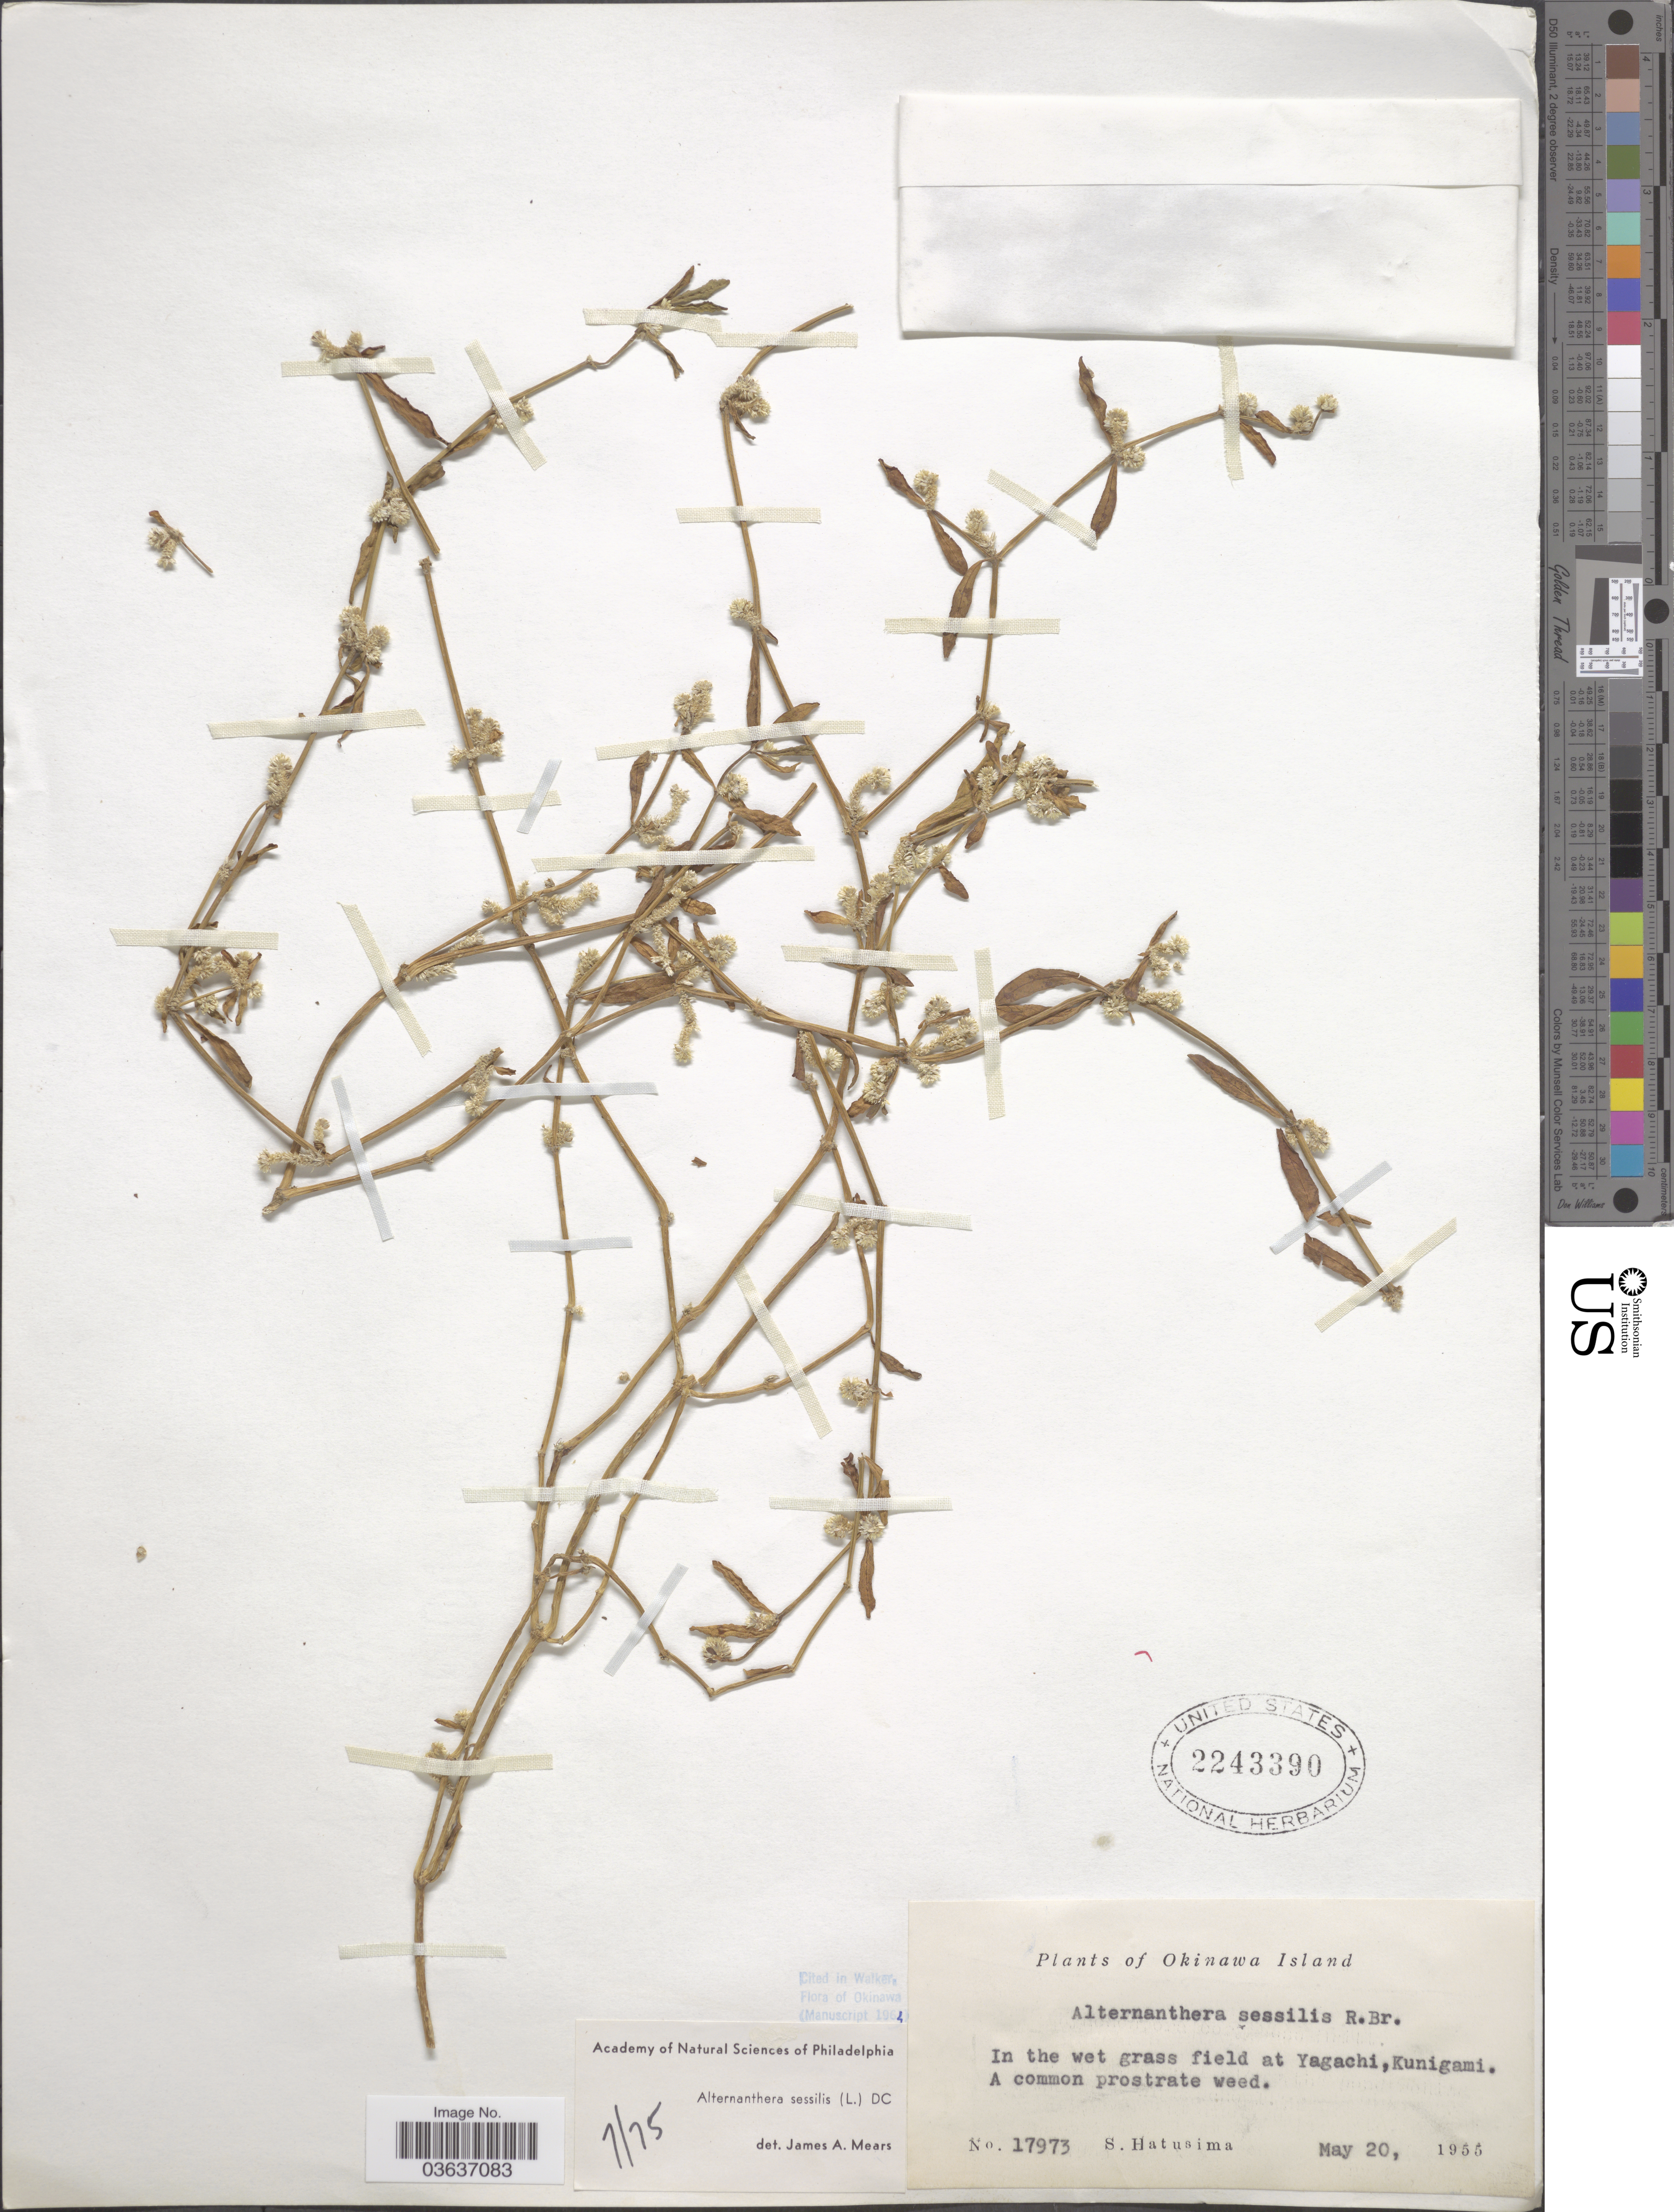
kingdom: Plantae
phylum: Tracheophyta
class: Magnoliopsida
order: Caryophyllales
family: Amaranthaceae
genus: Alternanthera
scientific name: Alternanthera sessilis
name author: (L.) DC.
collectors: S. Hatusima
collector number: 17973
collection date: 1955-05-20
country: Japan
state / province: Okinawa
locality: Okinawa Island. At Yagachi, Kunigami.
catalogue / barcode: US 2243390